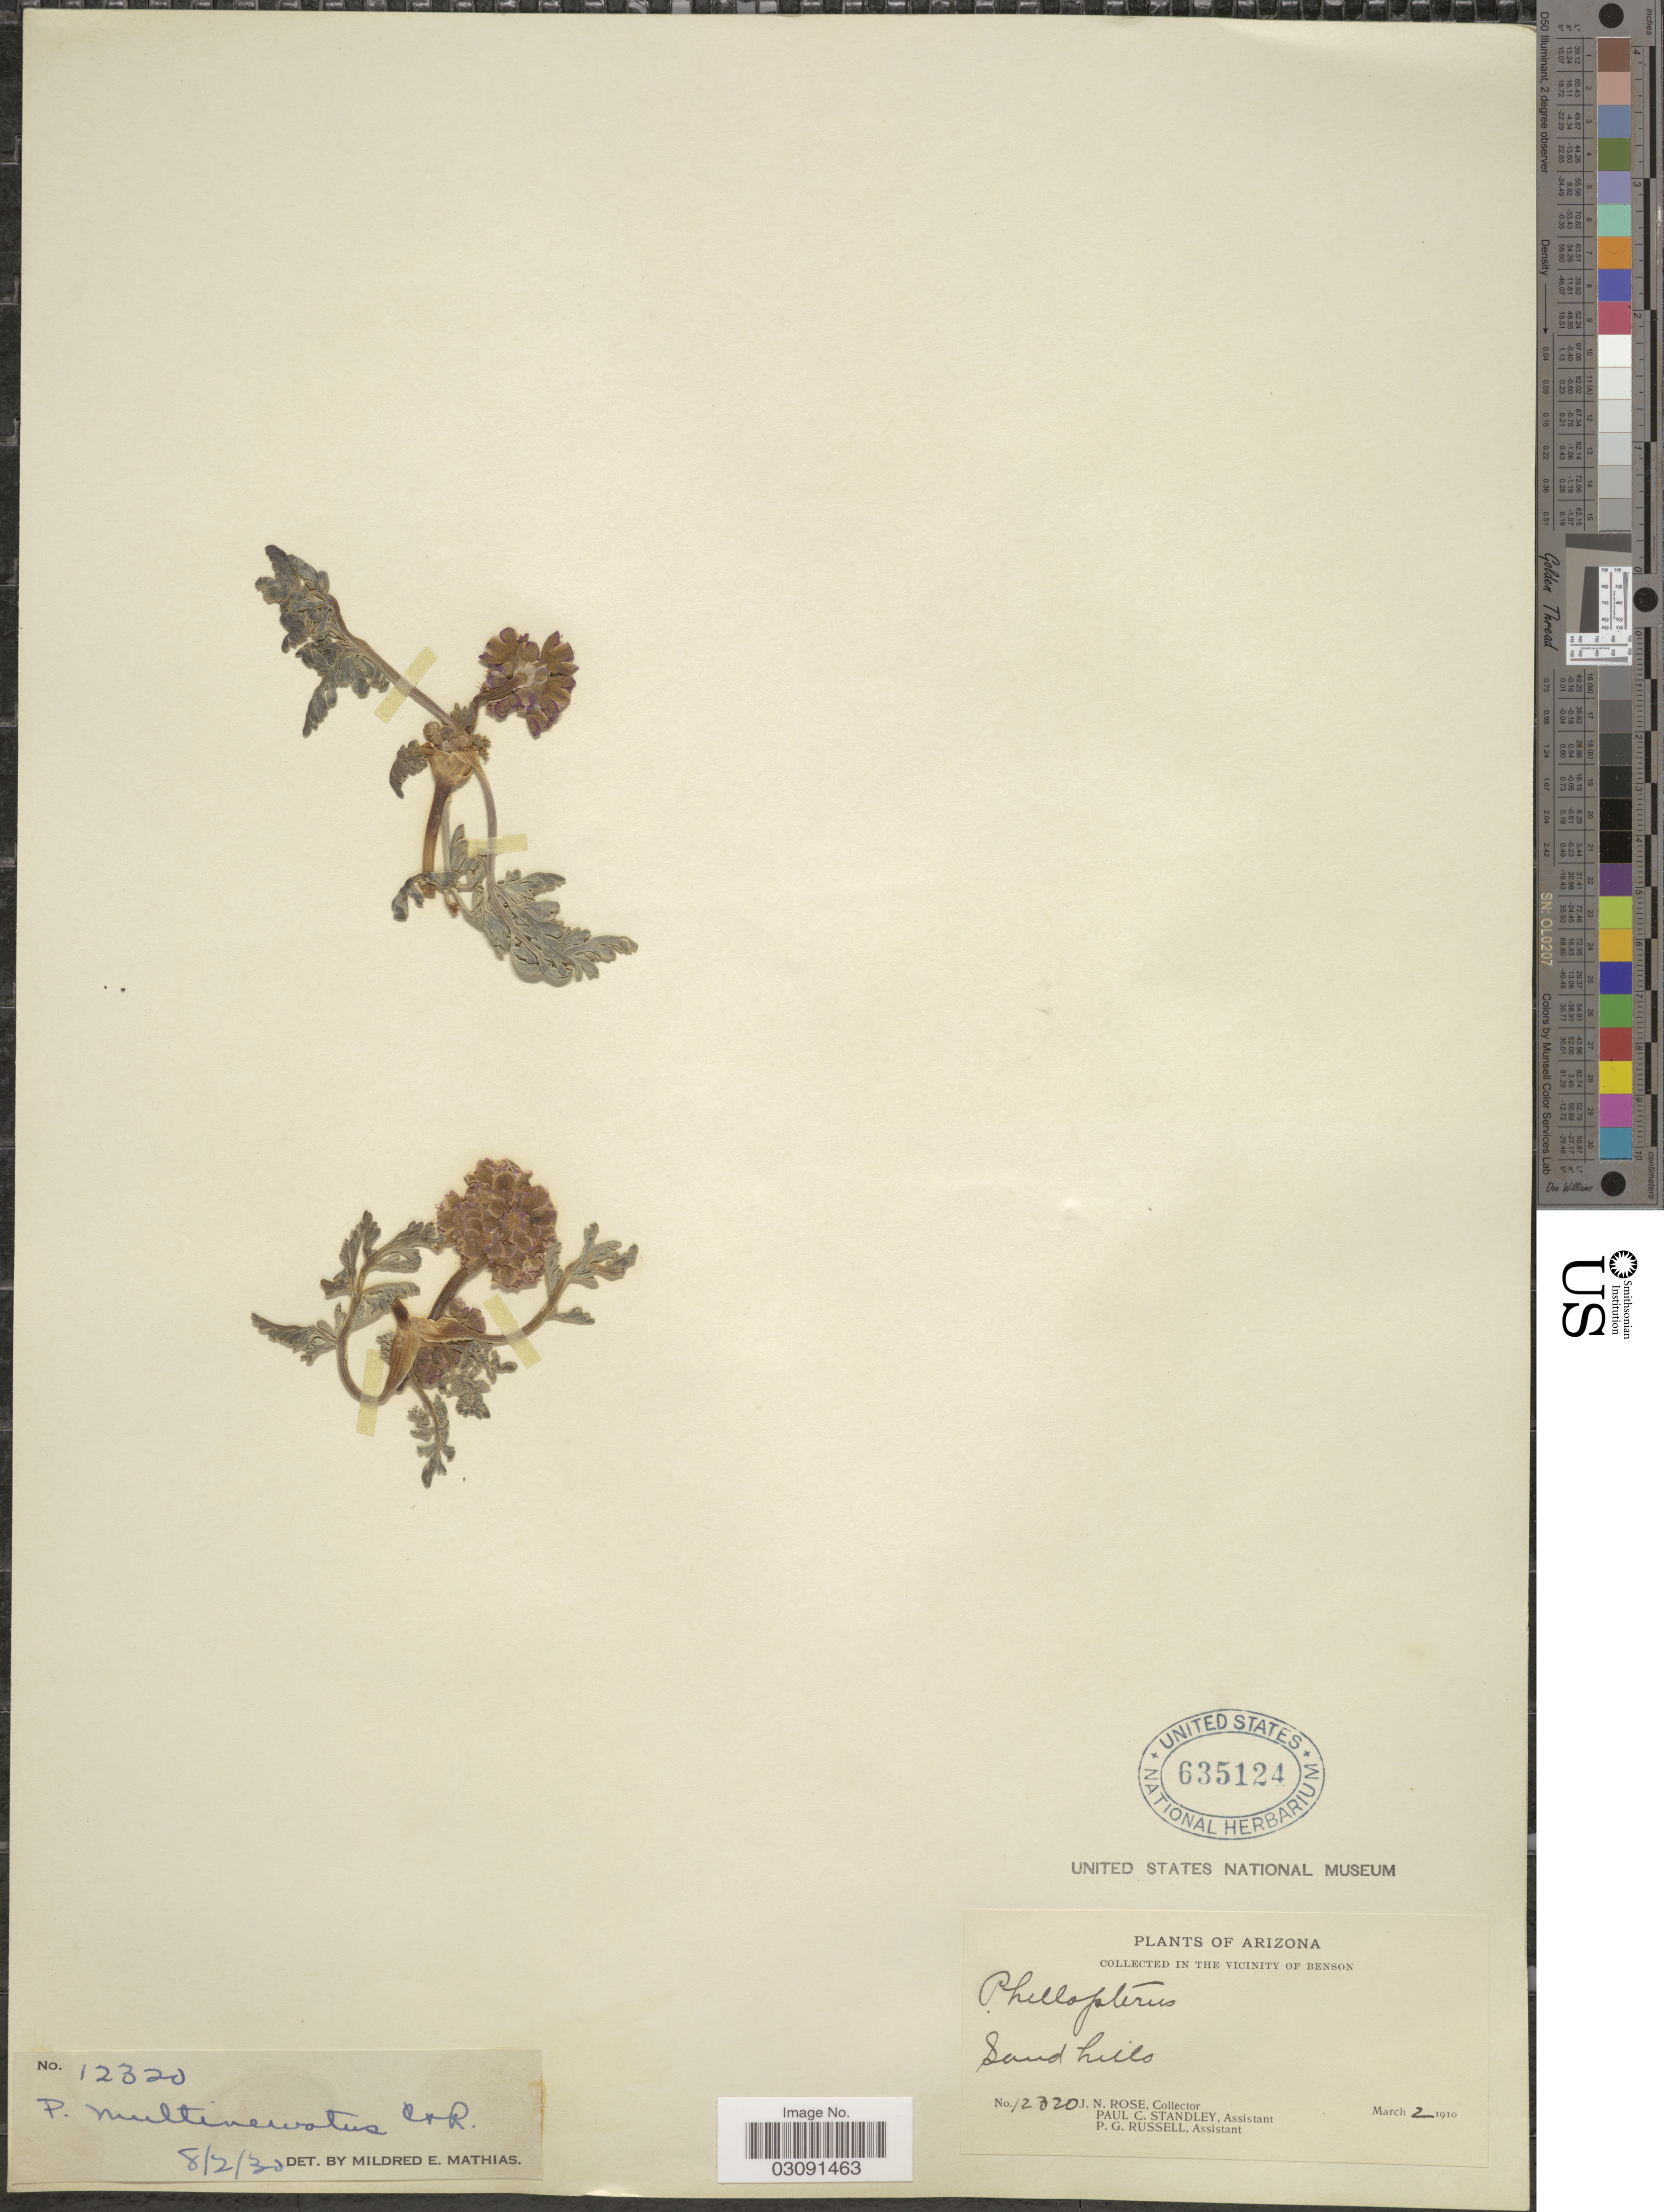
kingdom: Plantae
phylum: Tracheophyta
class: Magnoliopsida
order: Apiales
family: Apiaceae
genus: Cymopterus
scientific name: Cymopterus multinervatus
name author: (J.M. Coult.) Tidestr.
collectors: J. N. Rose, P. C. Standley & P. G. Russell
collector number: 12320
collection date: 1910-03-02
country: United States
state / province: Arizona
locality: In the vicinity of Benson. Sand hills.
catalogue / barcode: US 635124